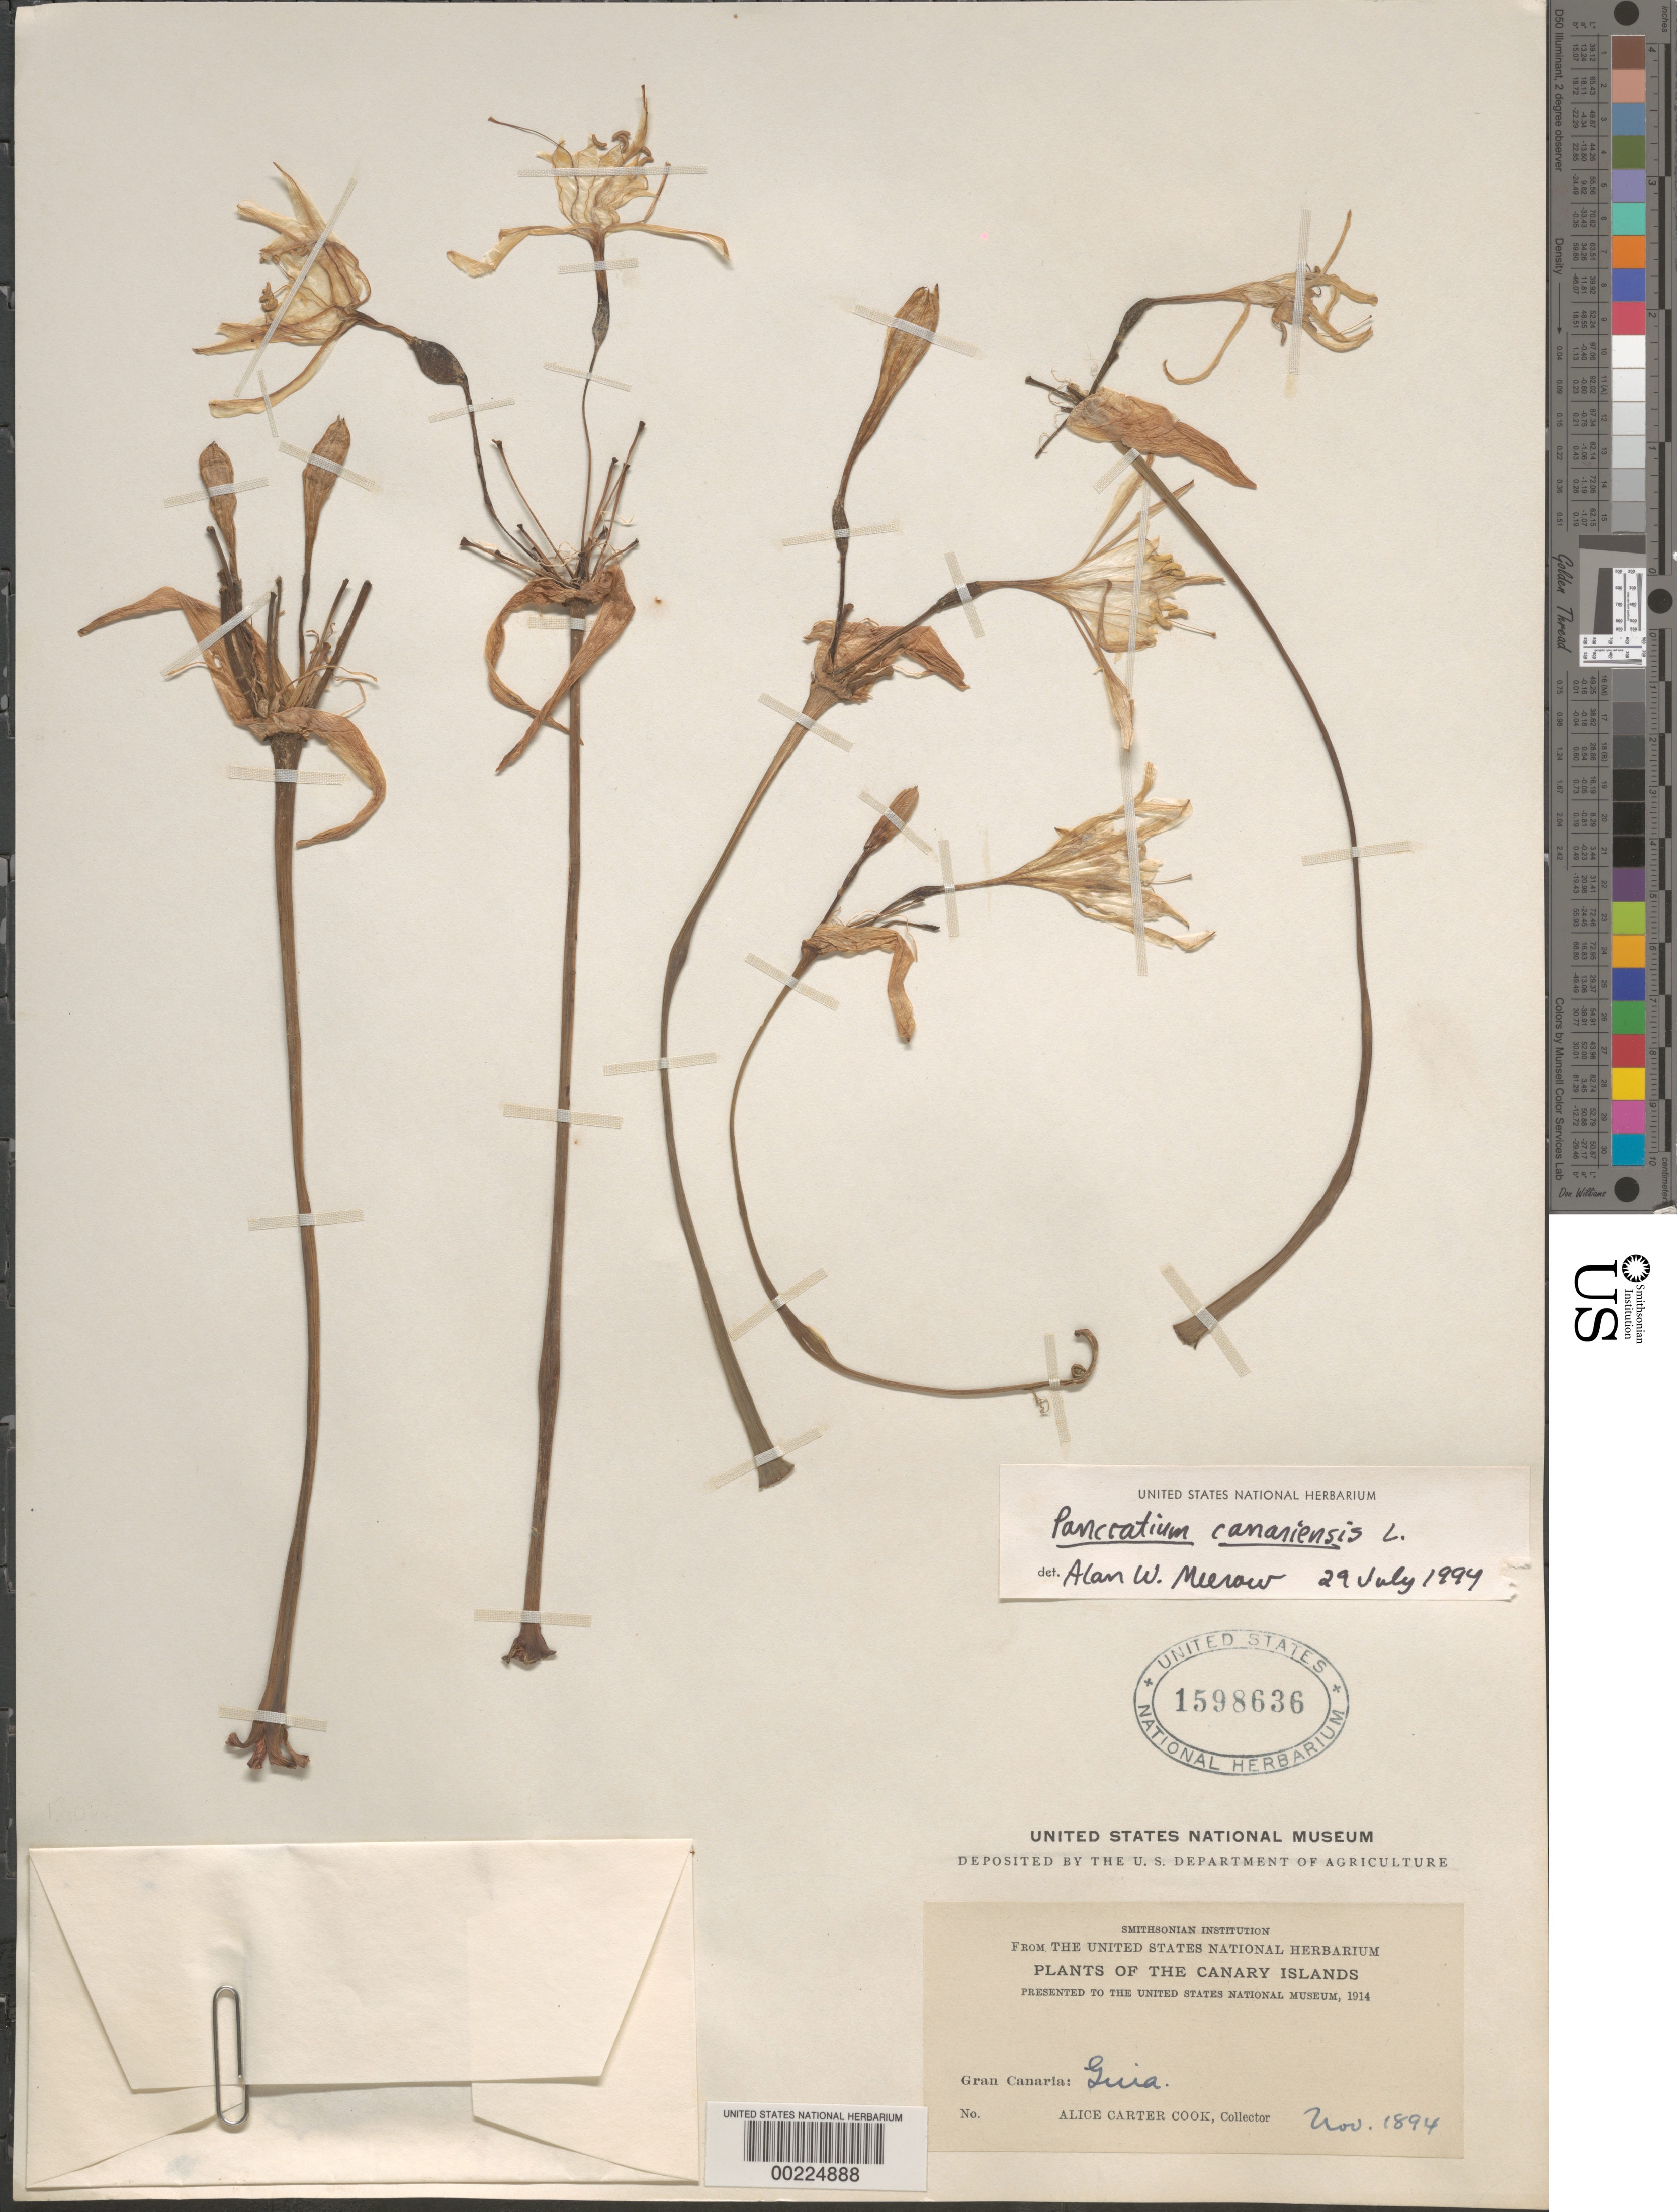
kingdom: Plantae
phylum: Tracheophyta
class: Liliopsida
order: Asparagales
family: Amaryllidaceae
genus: Pancratium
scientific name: Pancratium canariense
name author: Ker Gawl.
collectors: Alice C. Cook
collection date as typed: Nov 1894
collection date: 1894-11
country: Spain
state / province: Canarias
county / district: Las Palmas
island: Grand Canary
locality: Guia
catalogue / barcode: US 1598636